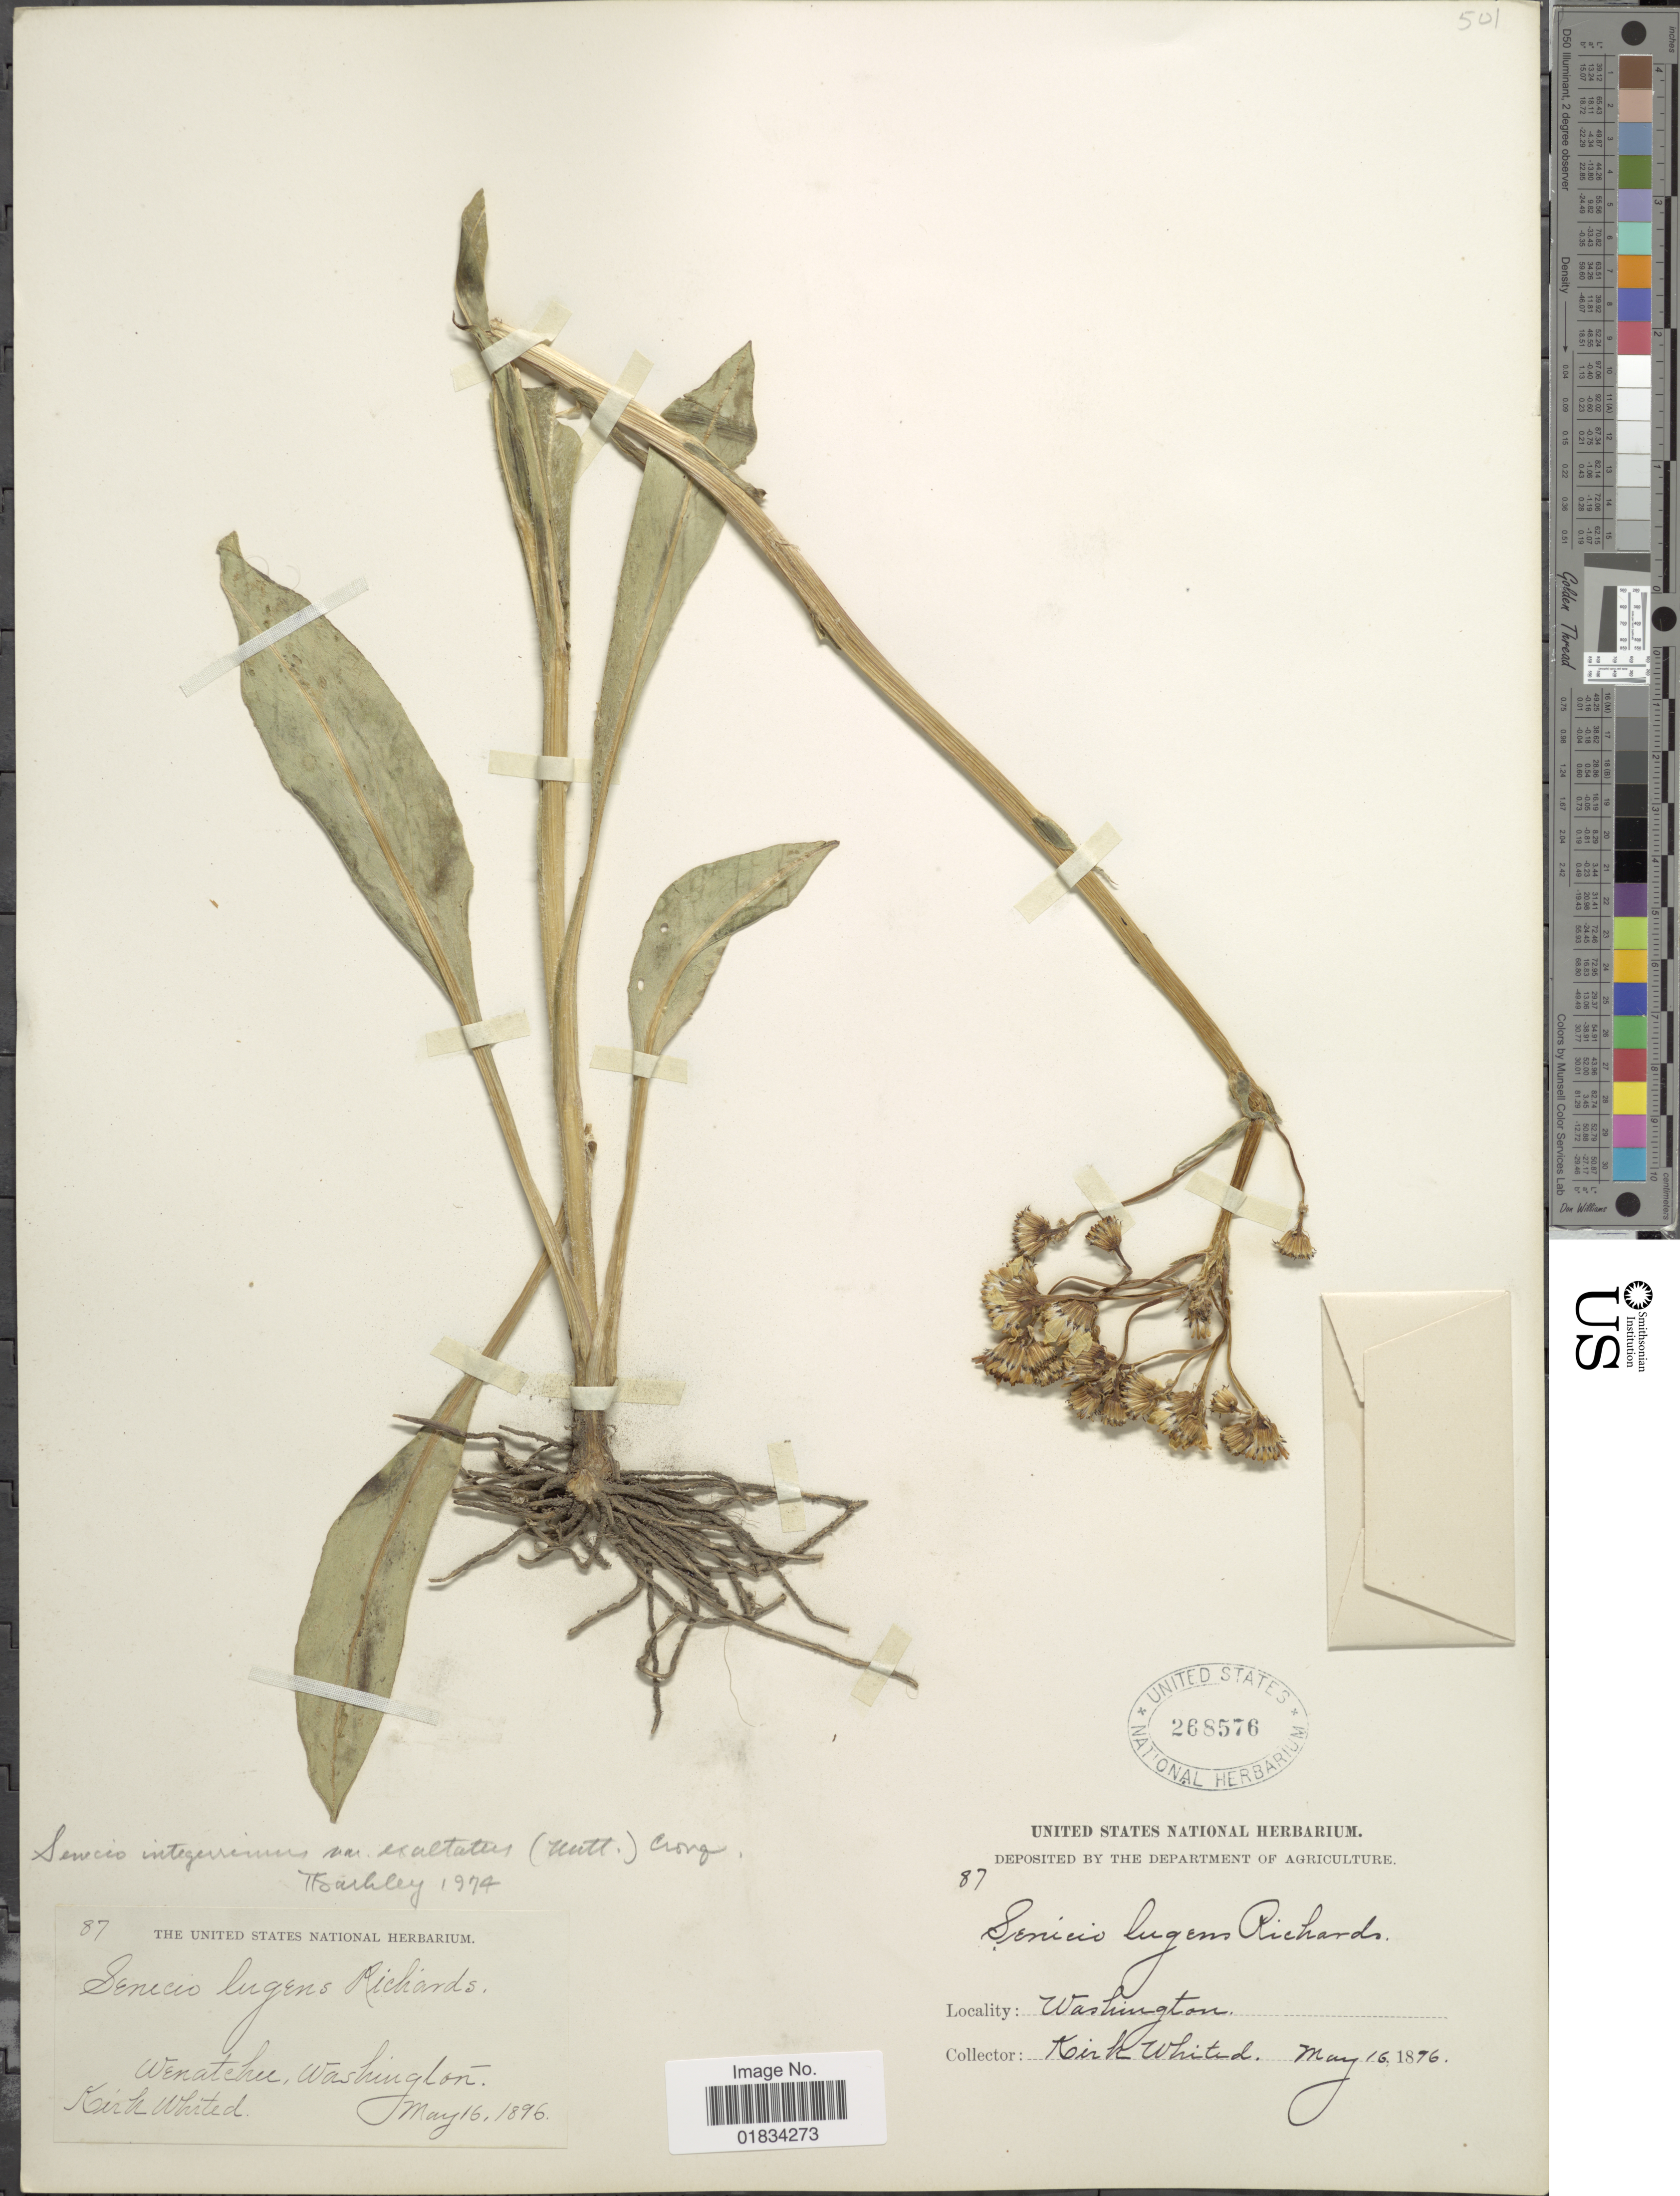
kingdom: Plantae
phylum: Tracheophyta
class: Magnoliopsida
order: Asterales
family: Asteraceae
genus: Senecio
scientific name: Senecio integerrimus var. exaltatus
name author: (Nutt.) Cronq.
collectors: K. Whited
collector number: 87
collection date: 1876-05-16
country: United States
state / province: Washington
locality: Wenatchu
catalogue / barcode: US 268576